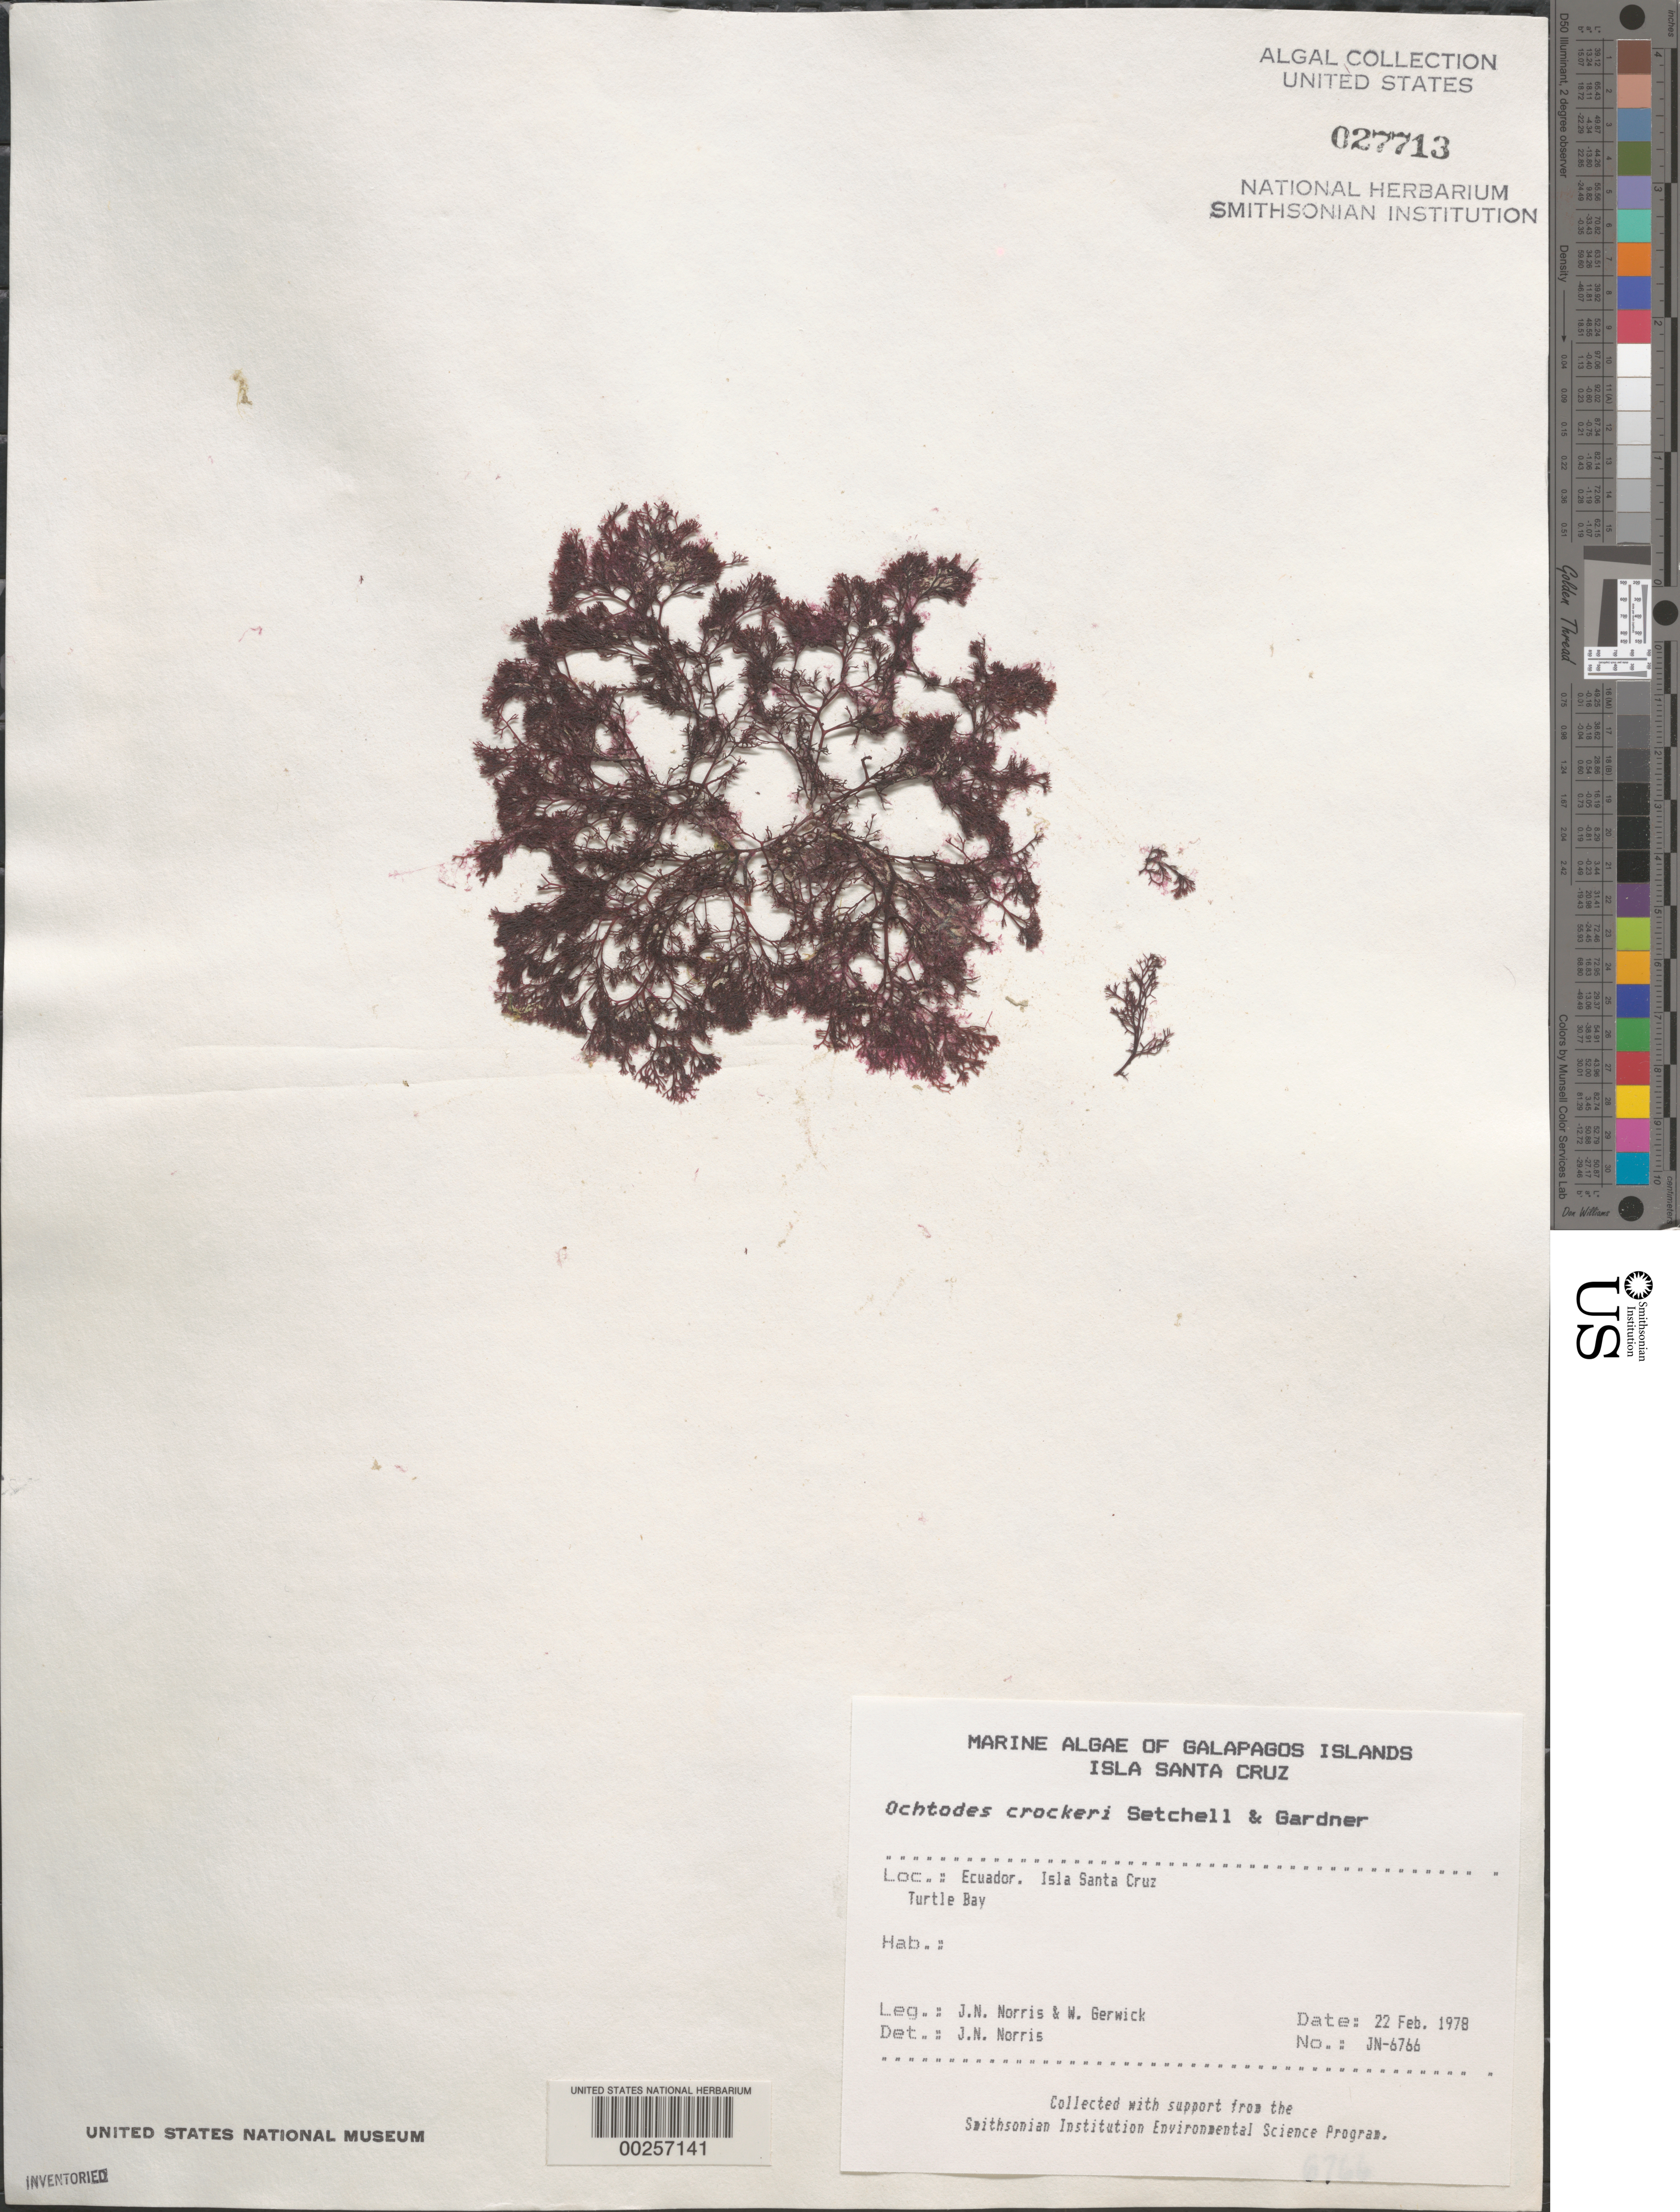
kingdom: Plantae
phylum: Rhodophyta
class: Florideophyceae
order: Gigartinales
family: Rhizophyllidaceae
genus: Ochtodes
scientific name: Ochtodes crockeri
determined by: Norris, James N.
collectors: J. N. Norris & W. Gerwick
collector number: JN-6766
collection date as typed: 22 Feb 1978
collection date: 1978-02-22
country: Ecuador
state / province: Colón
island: Santa Cruz [Indefatigable, Chaves]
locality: Turtle Bay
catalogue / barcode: US 27713